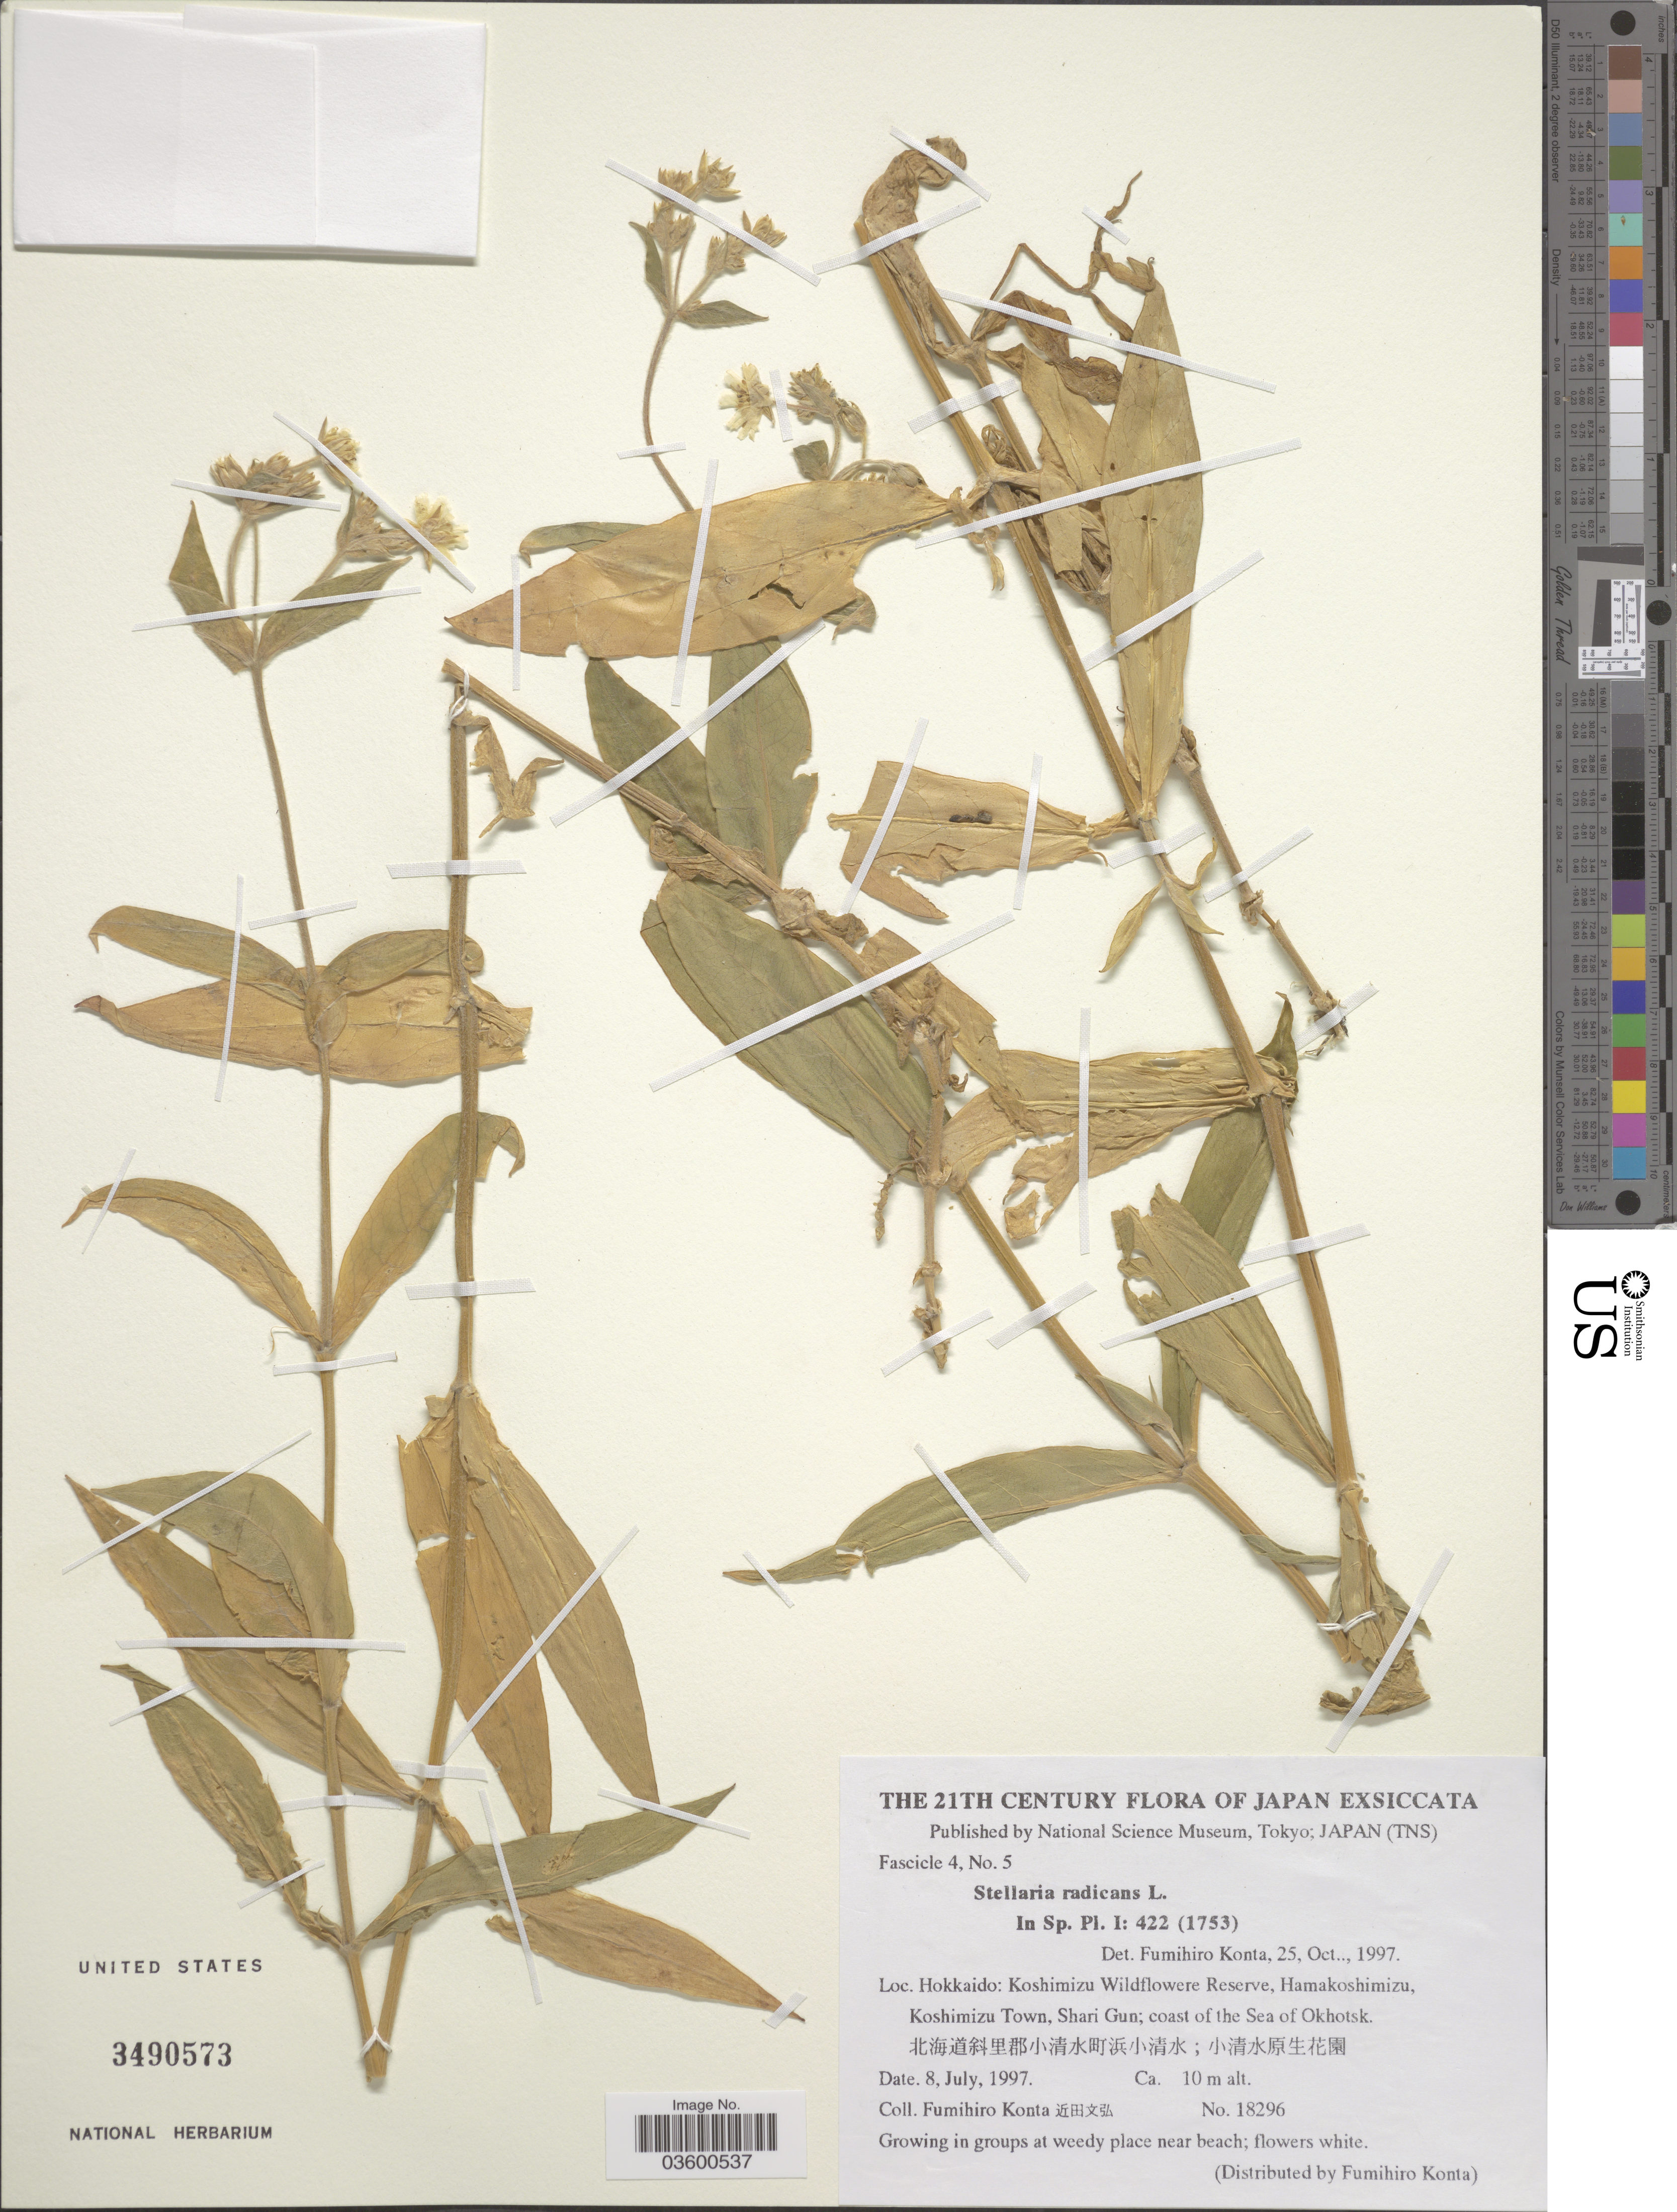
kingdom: Plantae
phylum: Tracheophyta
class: Magnoliopsida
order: Caryophyllales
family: Caryophyllaceae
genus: Stellaria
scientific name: Stellaria radians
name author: L.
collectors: F. Konta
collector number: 18296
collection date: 1997-07-08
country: Japan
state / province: Hokkaidō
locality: Koshimizu Wildflowere Reserve, Hamakoshimizu, Koshimizu Town, Shari Gun; coast of the Sea of Okhotsk. X.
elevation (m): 10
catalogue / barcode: US 3490573